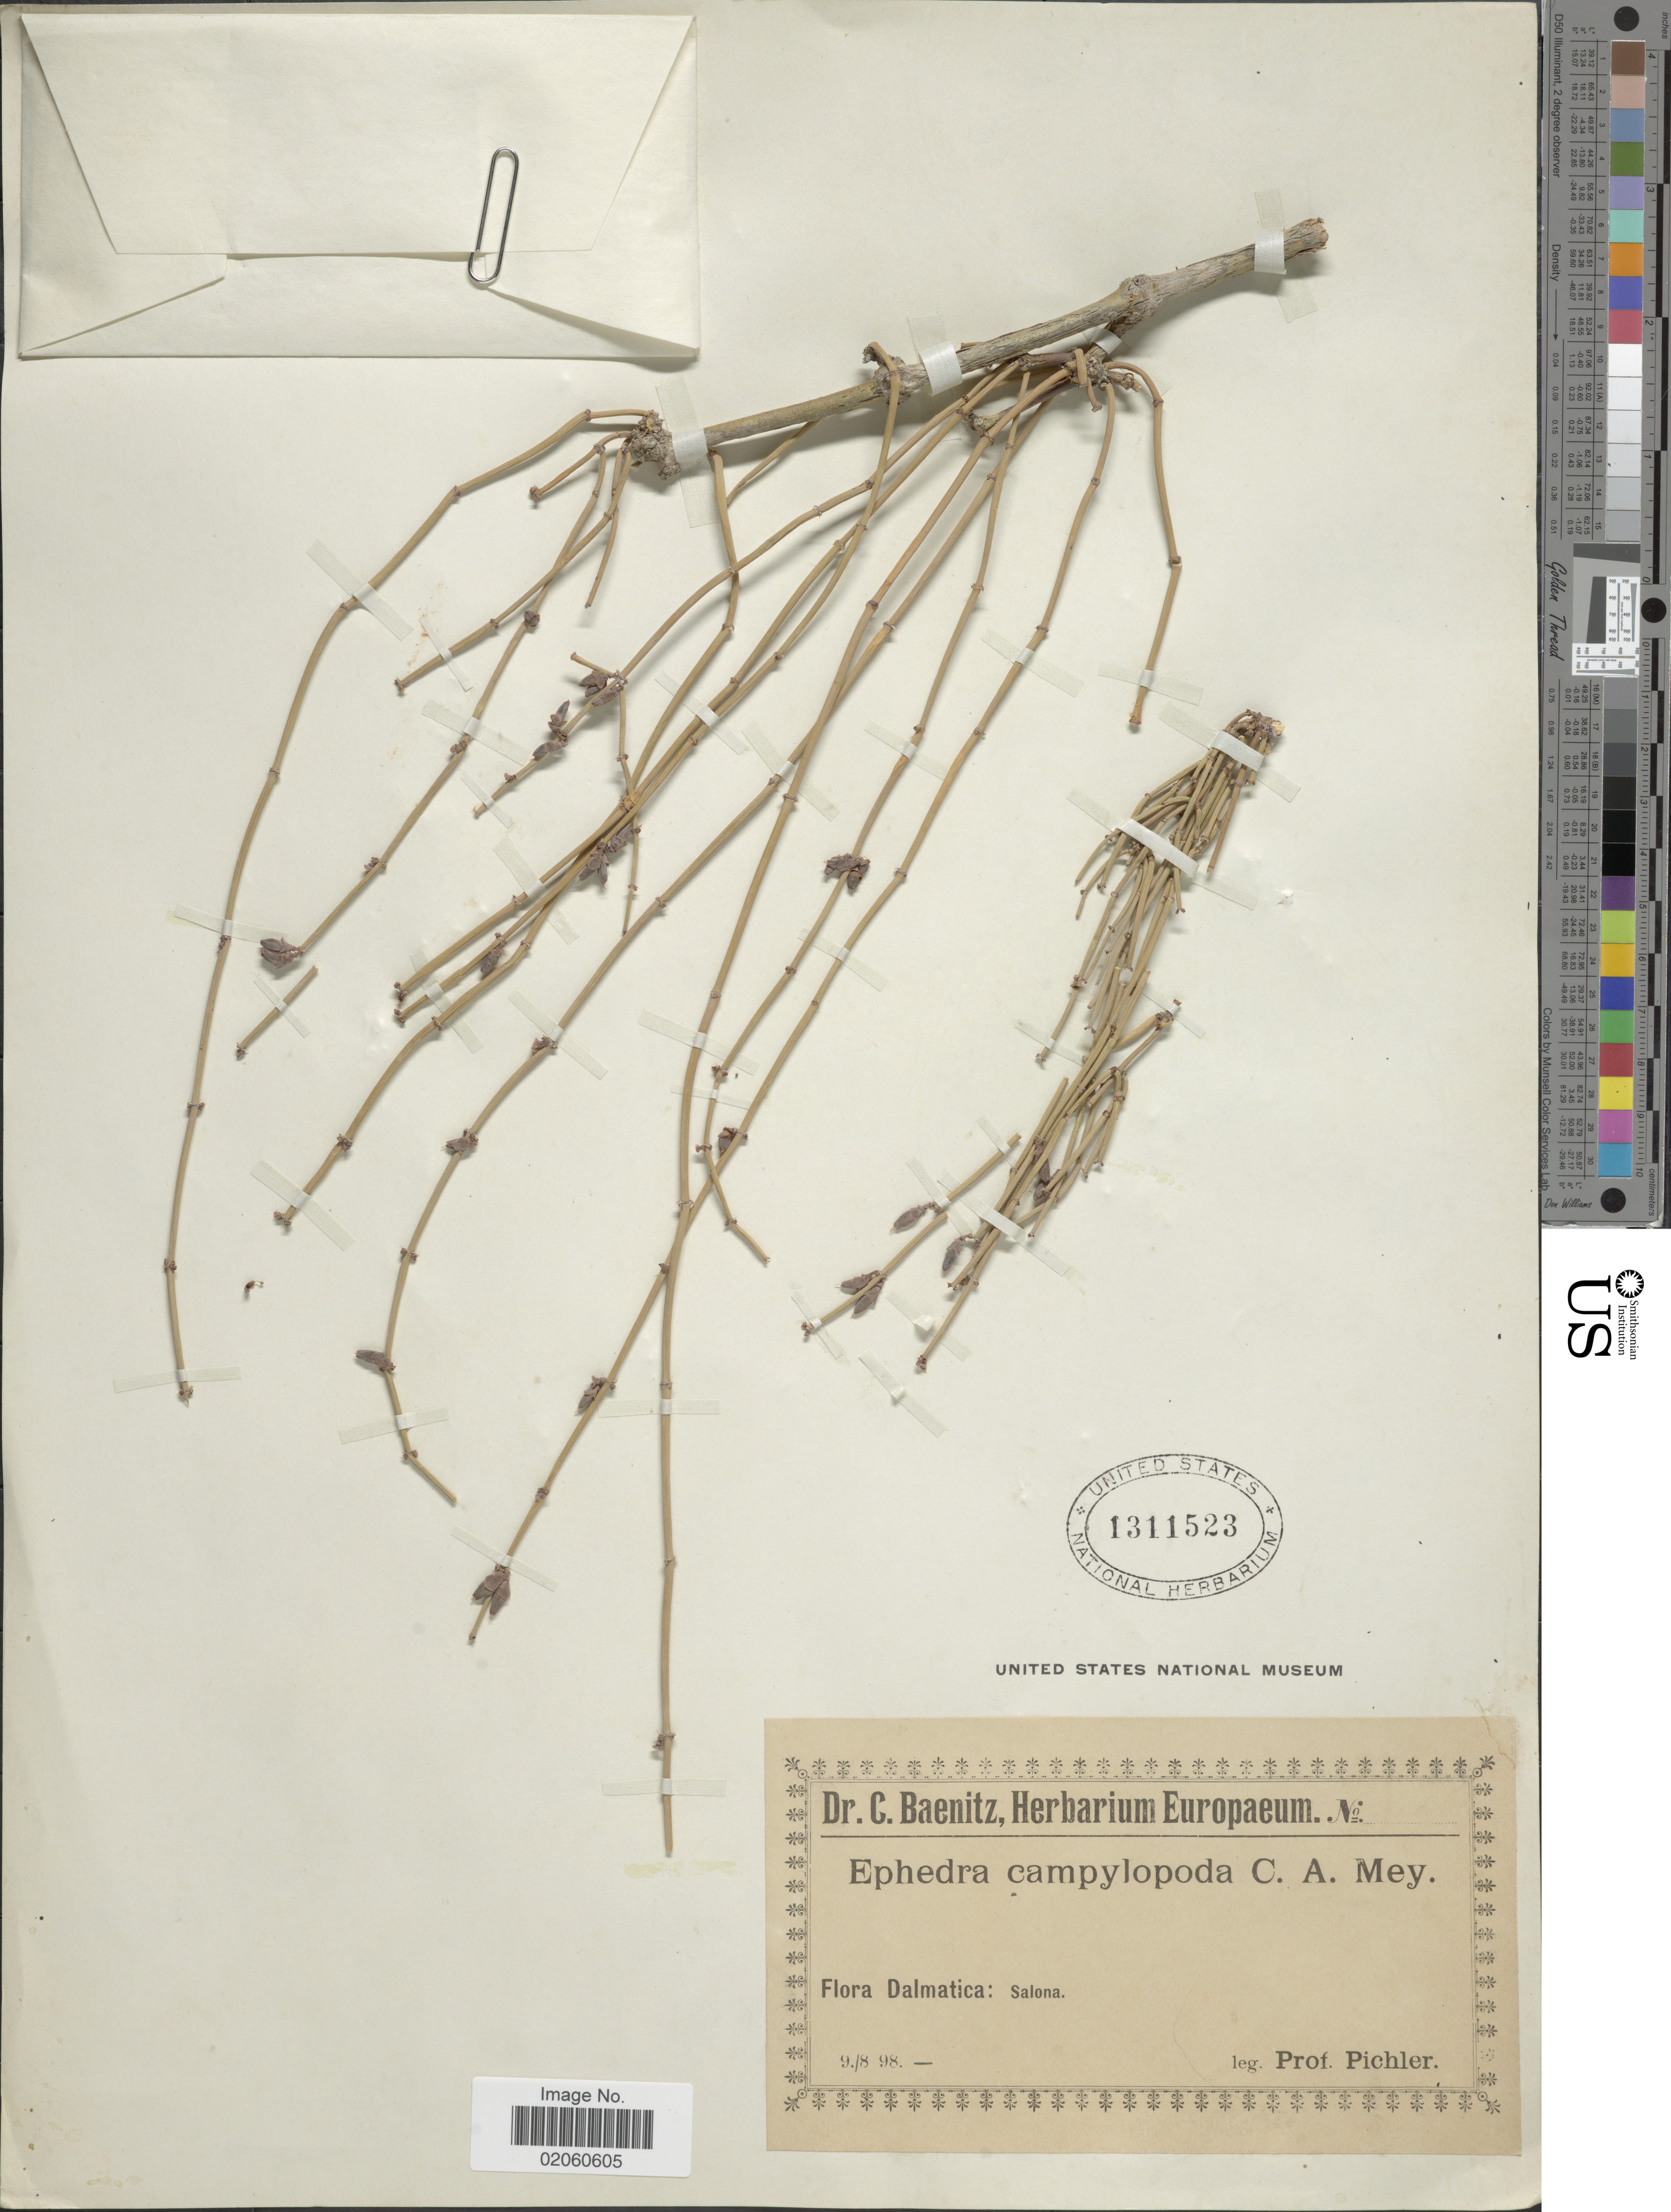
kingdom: Plantae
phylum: Tracheophyta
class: Gnetopsida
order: Ephedrales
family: Ephedraceae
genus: Ephedra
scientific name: Ephedra campylopoda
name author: C.A. Mey.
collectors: Pichler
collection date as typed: Transcribed d/m/y: 9/8/98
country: Croatia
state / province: Split-Dalmatia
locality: Dalmatica: Salona.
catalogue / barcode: US 1311523